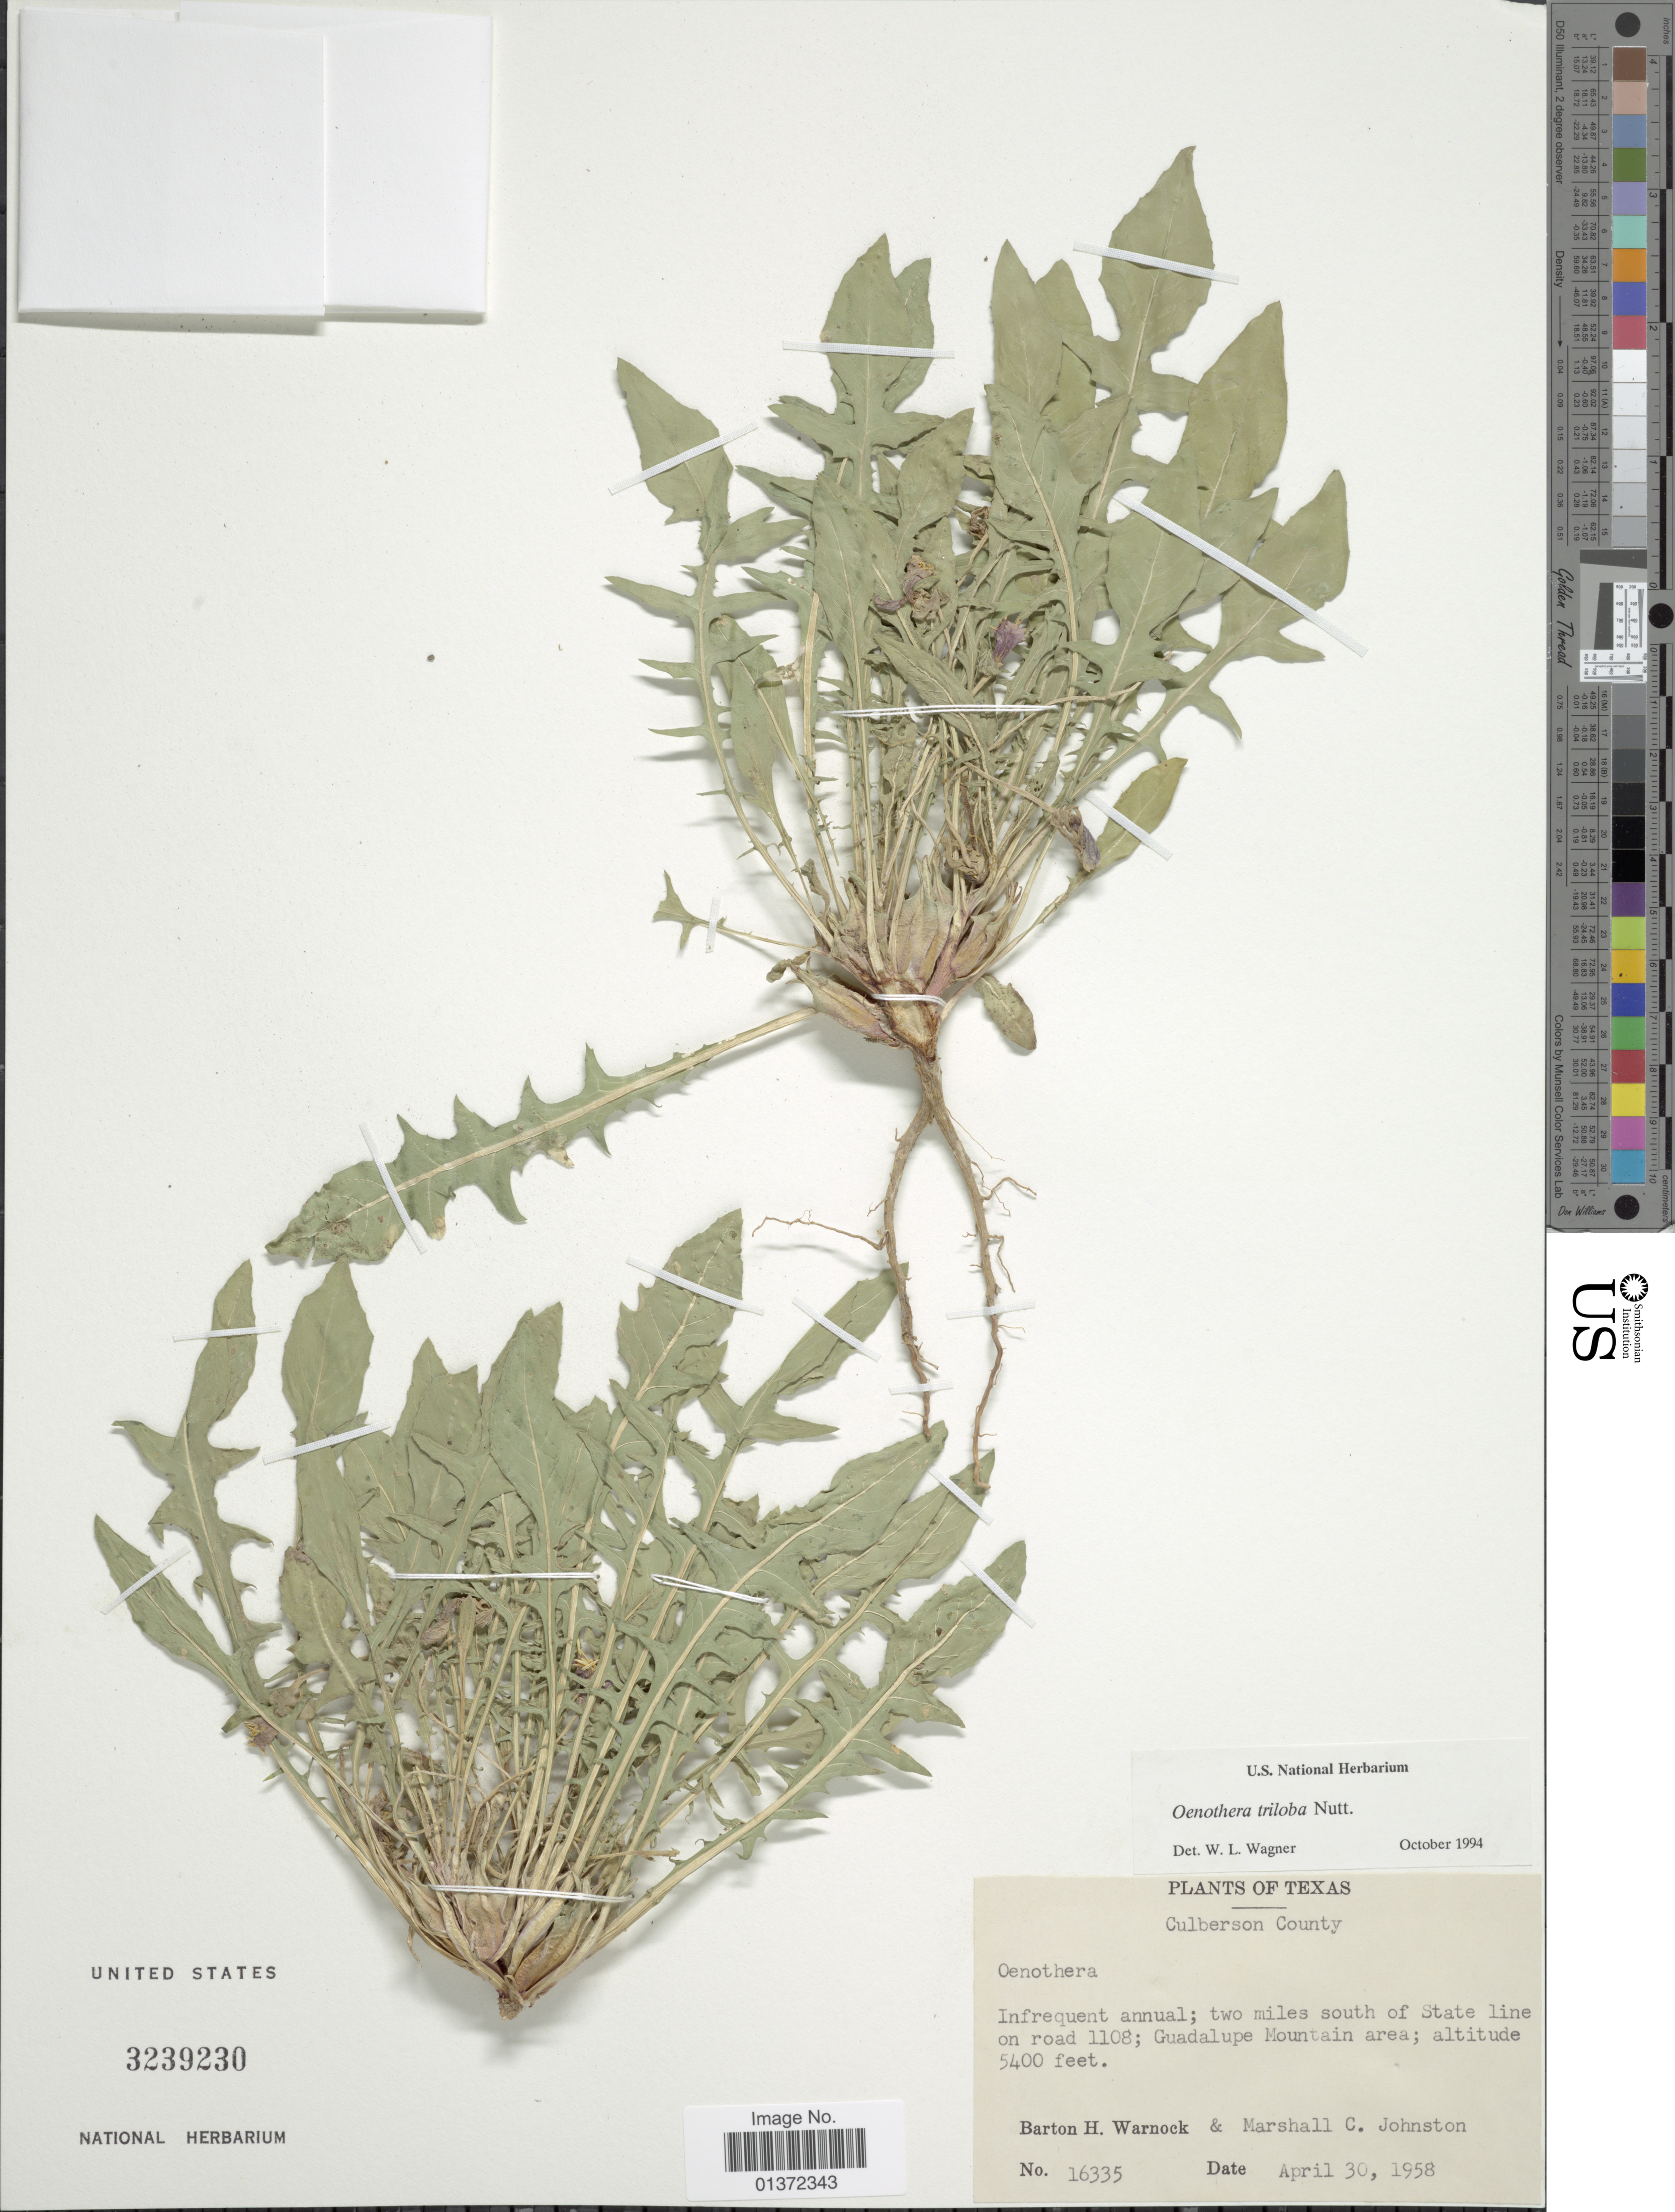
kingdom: Plantae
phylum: Tracheophyta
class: Magnoliopsida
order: Myrtales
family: Onagraceae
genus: Oenothera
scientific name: Oenothera triloba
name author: Nutt.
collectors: B. H. Warnock & M. Johnston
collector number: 16335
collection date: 1958-04-30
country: United States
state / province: Texas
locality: Culberson County, two miles south of State line on road 1108; Guadalupe Mountain area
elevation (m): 1646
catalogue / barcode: US 3239230